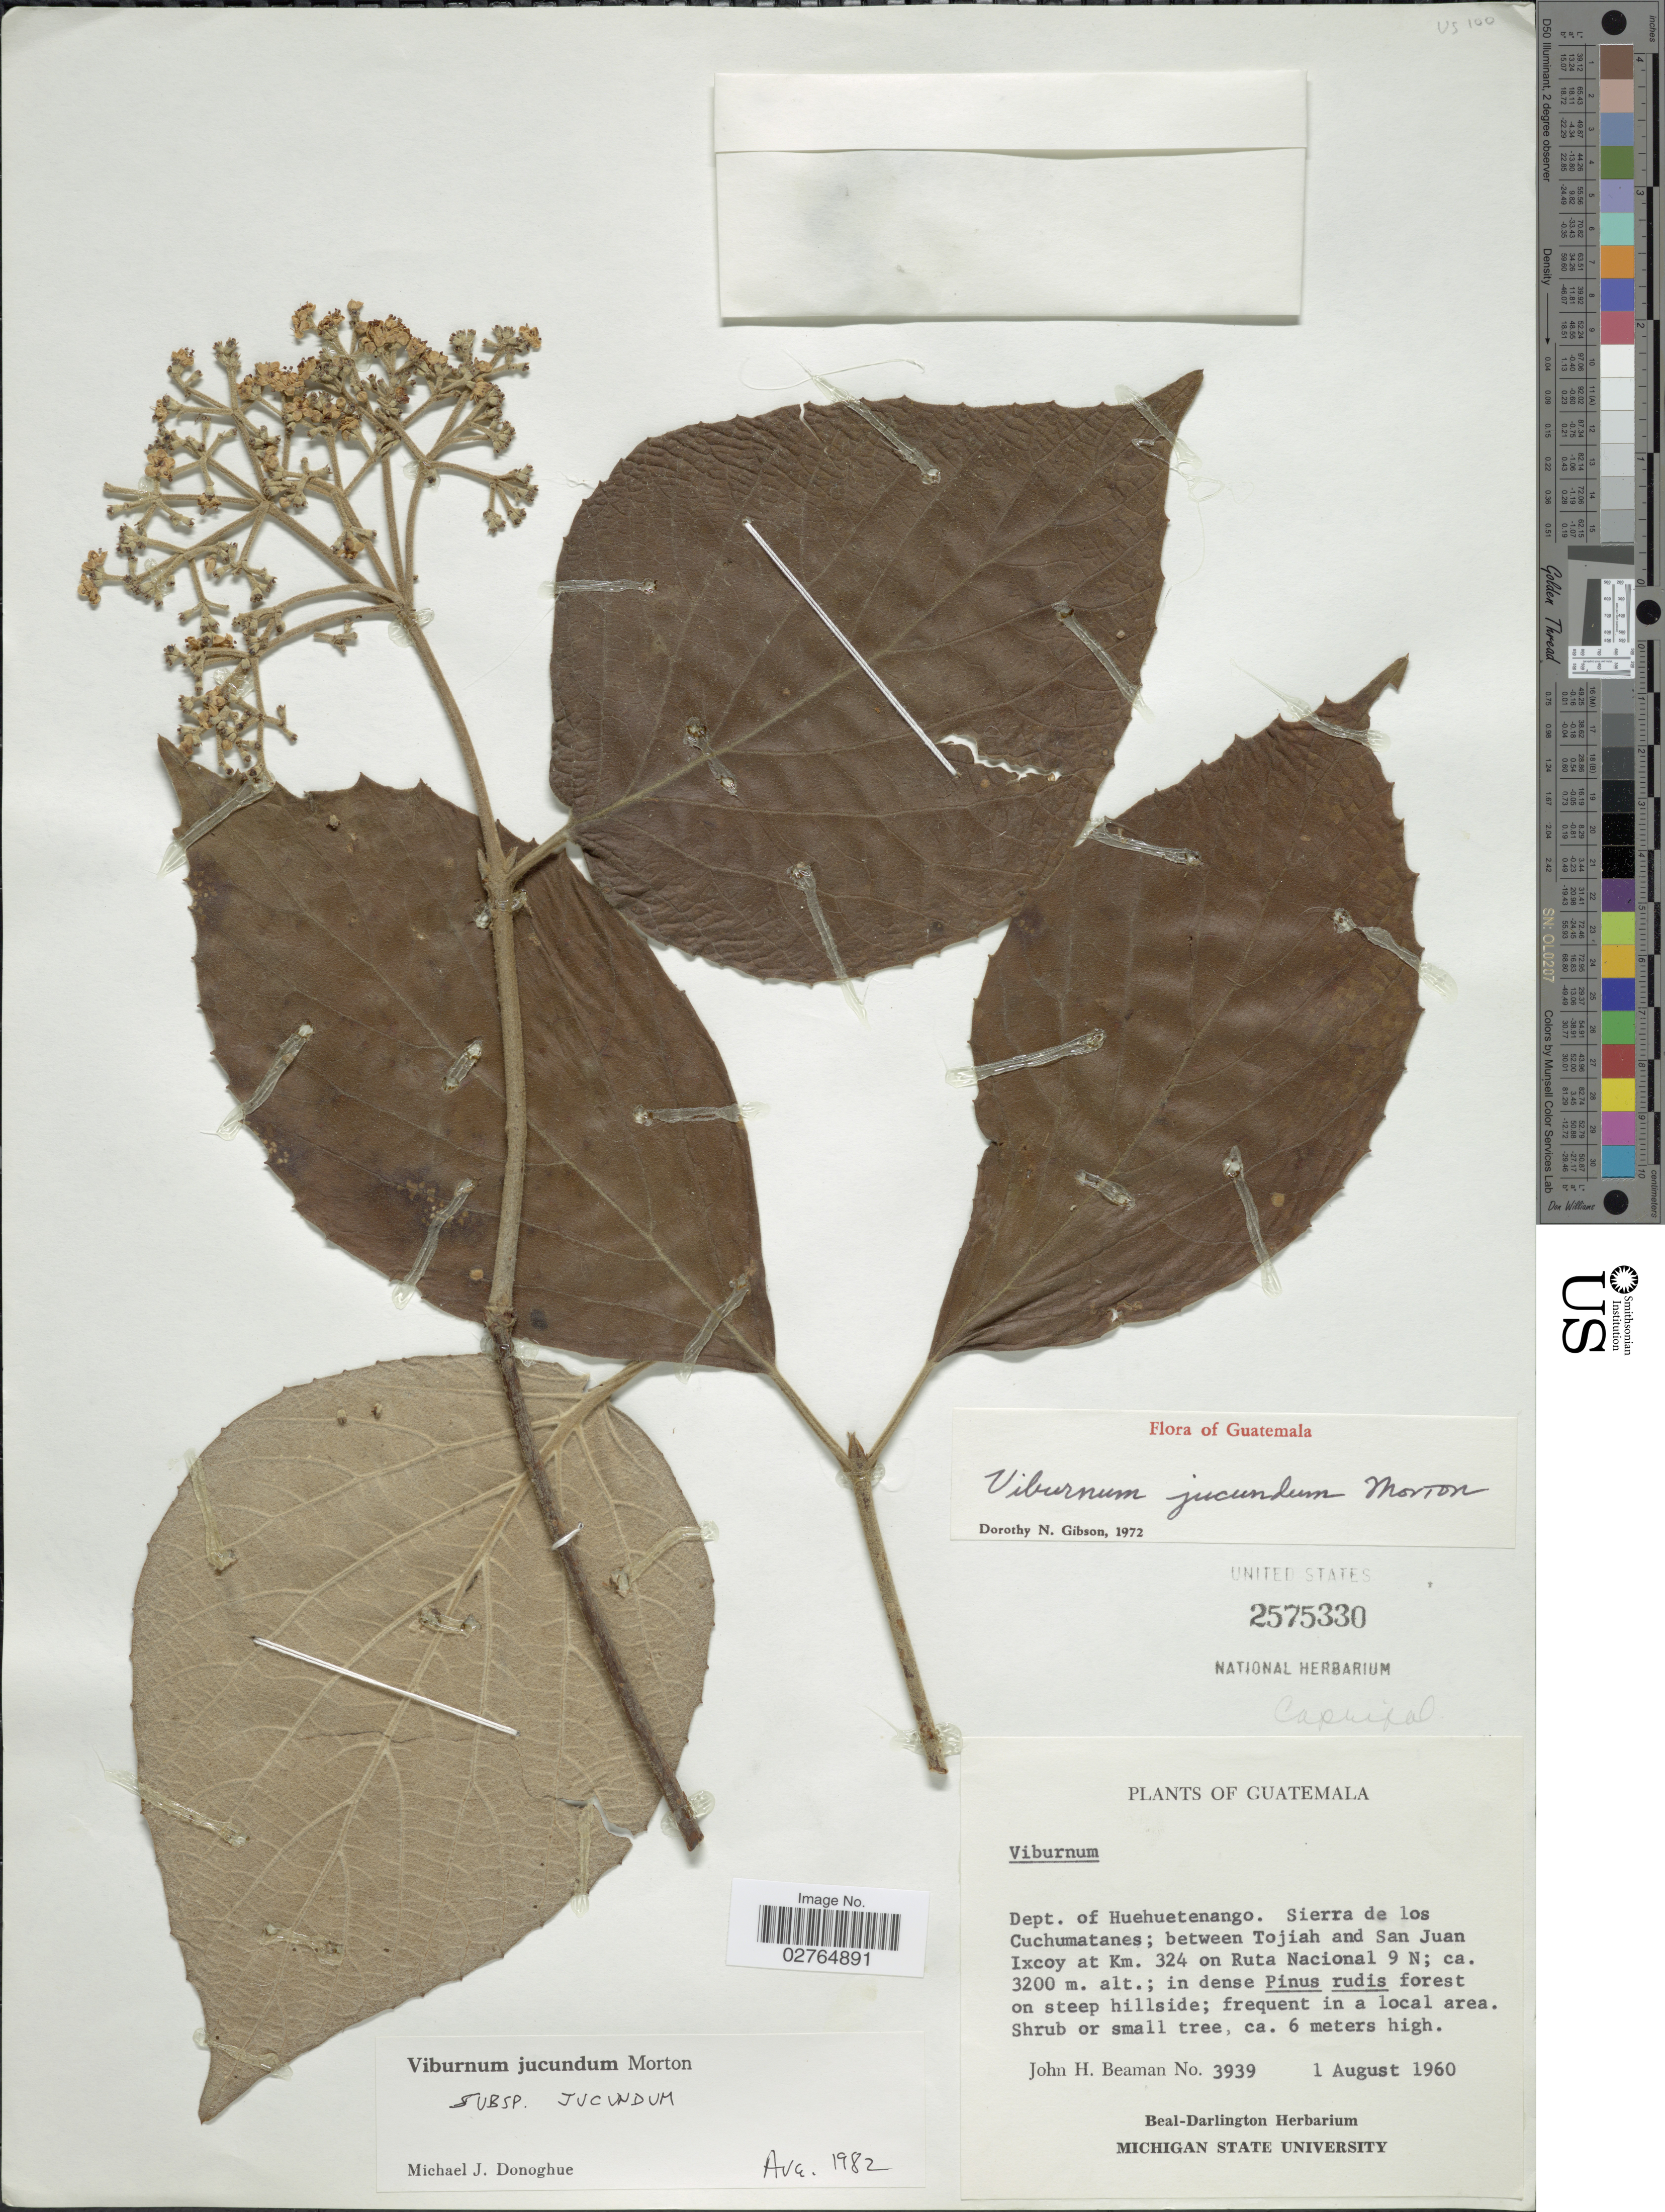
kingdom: Plantae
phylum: Tracheophyta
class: Magnoliopsida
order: Dipsacales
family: Viburnaceae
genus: Viburnum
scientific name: Viburnum jucundum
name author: C.V. Morton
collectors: J. H. Beaman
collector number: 3939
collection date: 1960-08-01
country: Guatemala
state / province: Huehuetenango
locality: Dept. Huehuetenango. Sierra de los Cuchumatanes; between Tojiah and San Juan Ixcoy at Km. 324 on Ruta Nacional 9 N.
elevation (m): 3200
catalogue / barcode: US 2575330